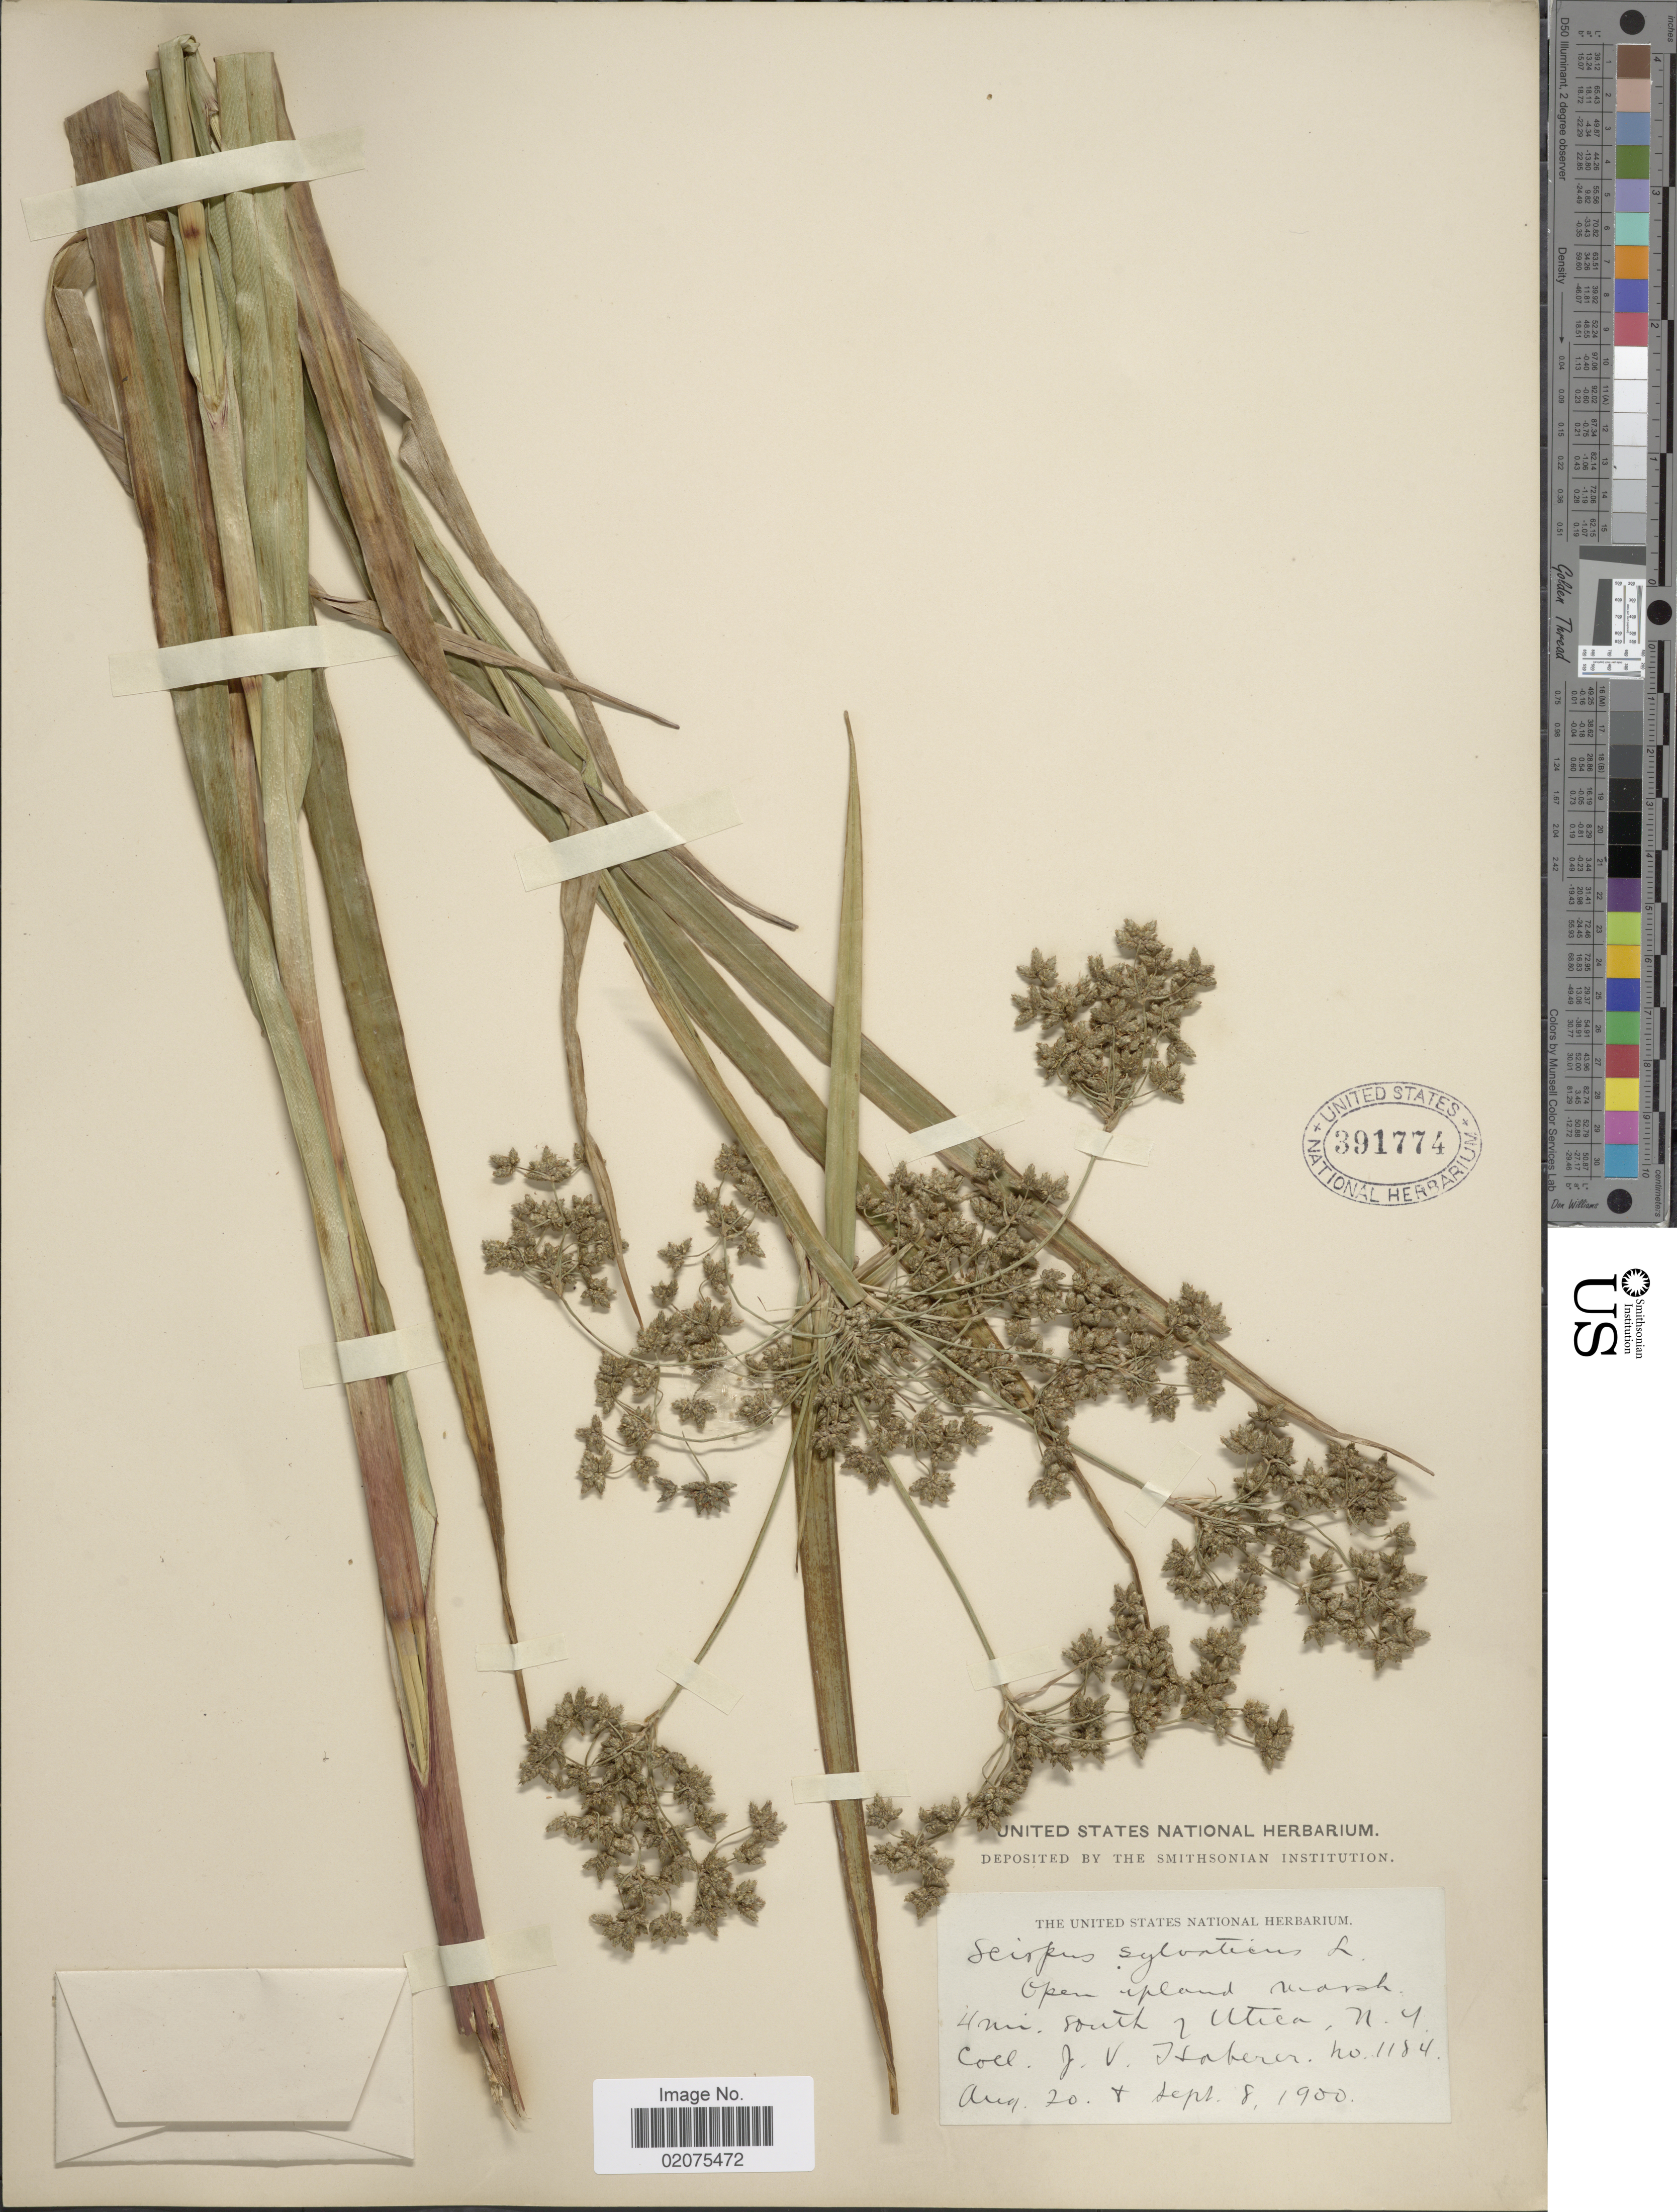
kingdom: Plantae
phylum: Tracheophyta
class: Liliopsida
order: Poales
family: Cyperaceae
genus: Scirpus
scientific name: Scirpus expansus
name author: Fernald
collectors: J. V. Haberer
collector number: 1184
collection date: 1900-08-20/1900-09-08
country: United States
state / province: New York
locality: Open upland marsh, 4 mi. south of Utica, N.Y.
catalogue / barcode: US 391774